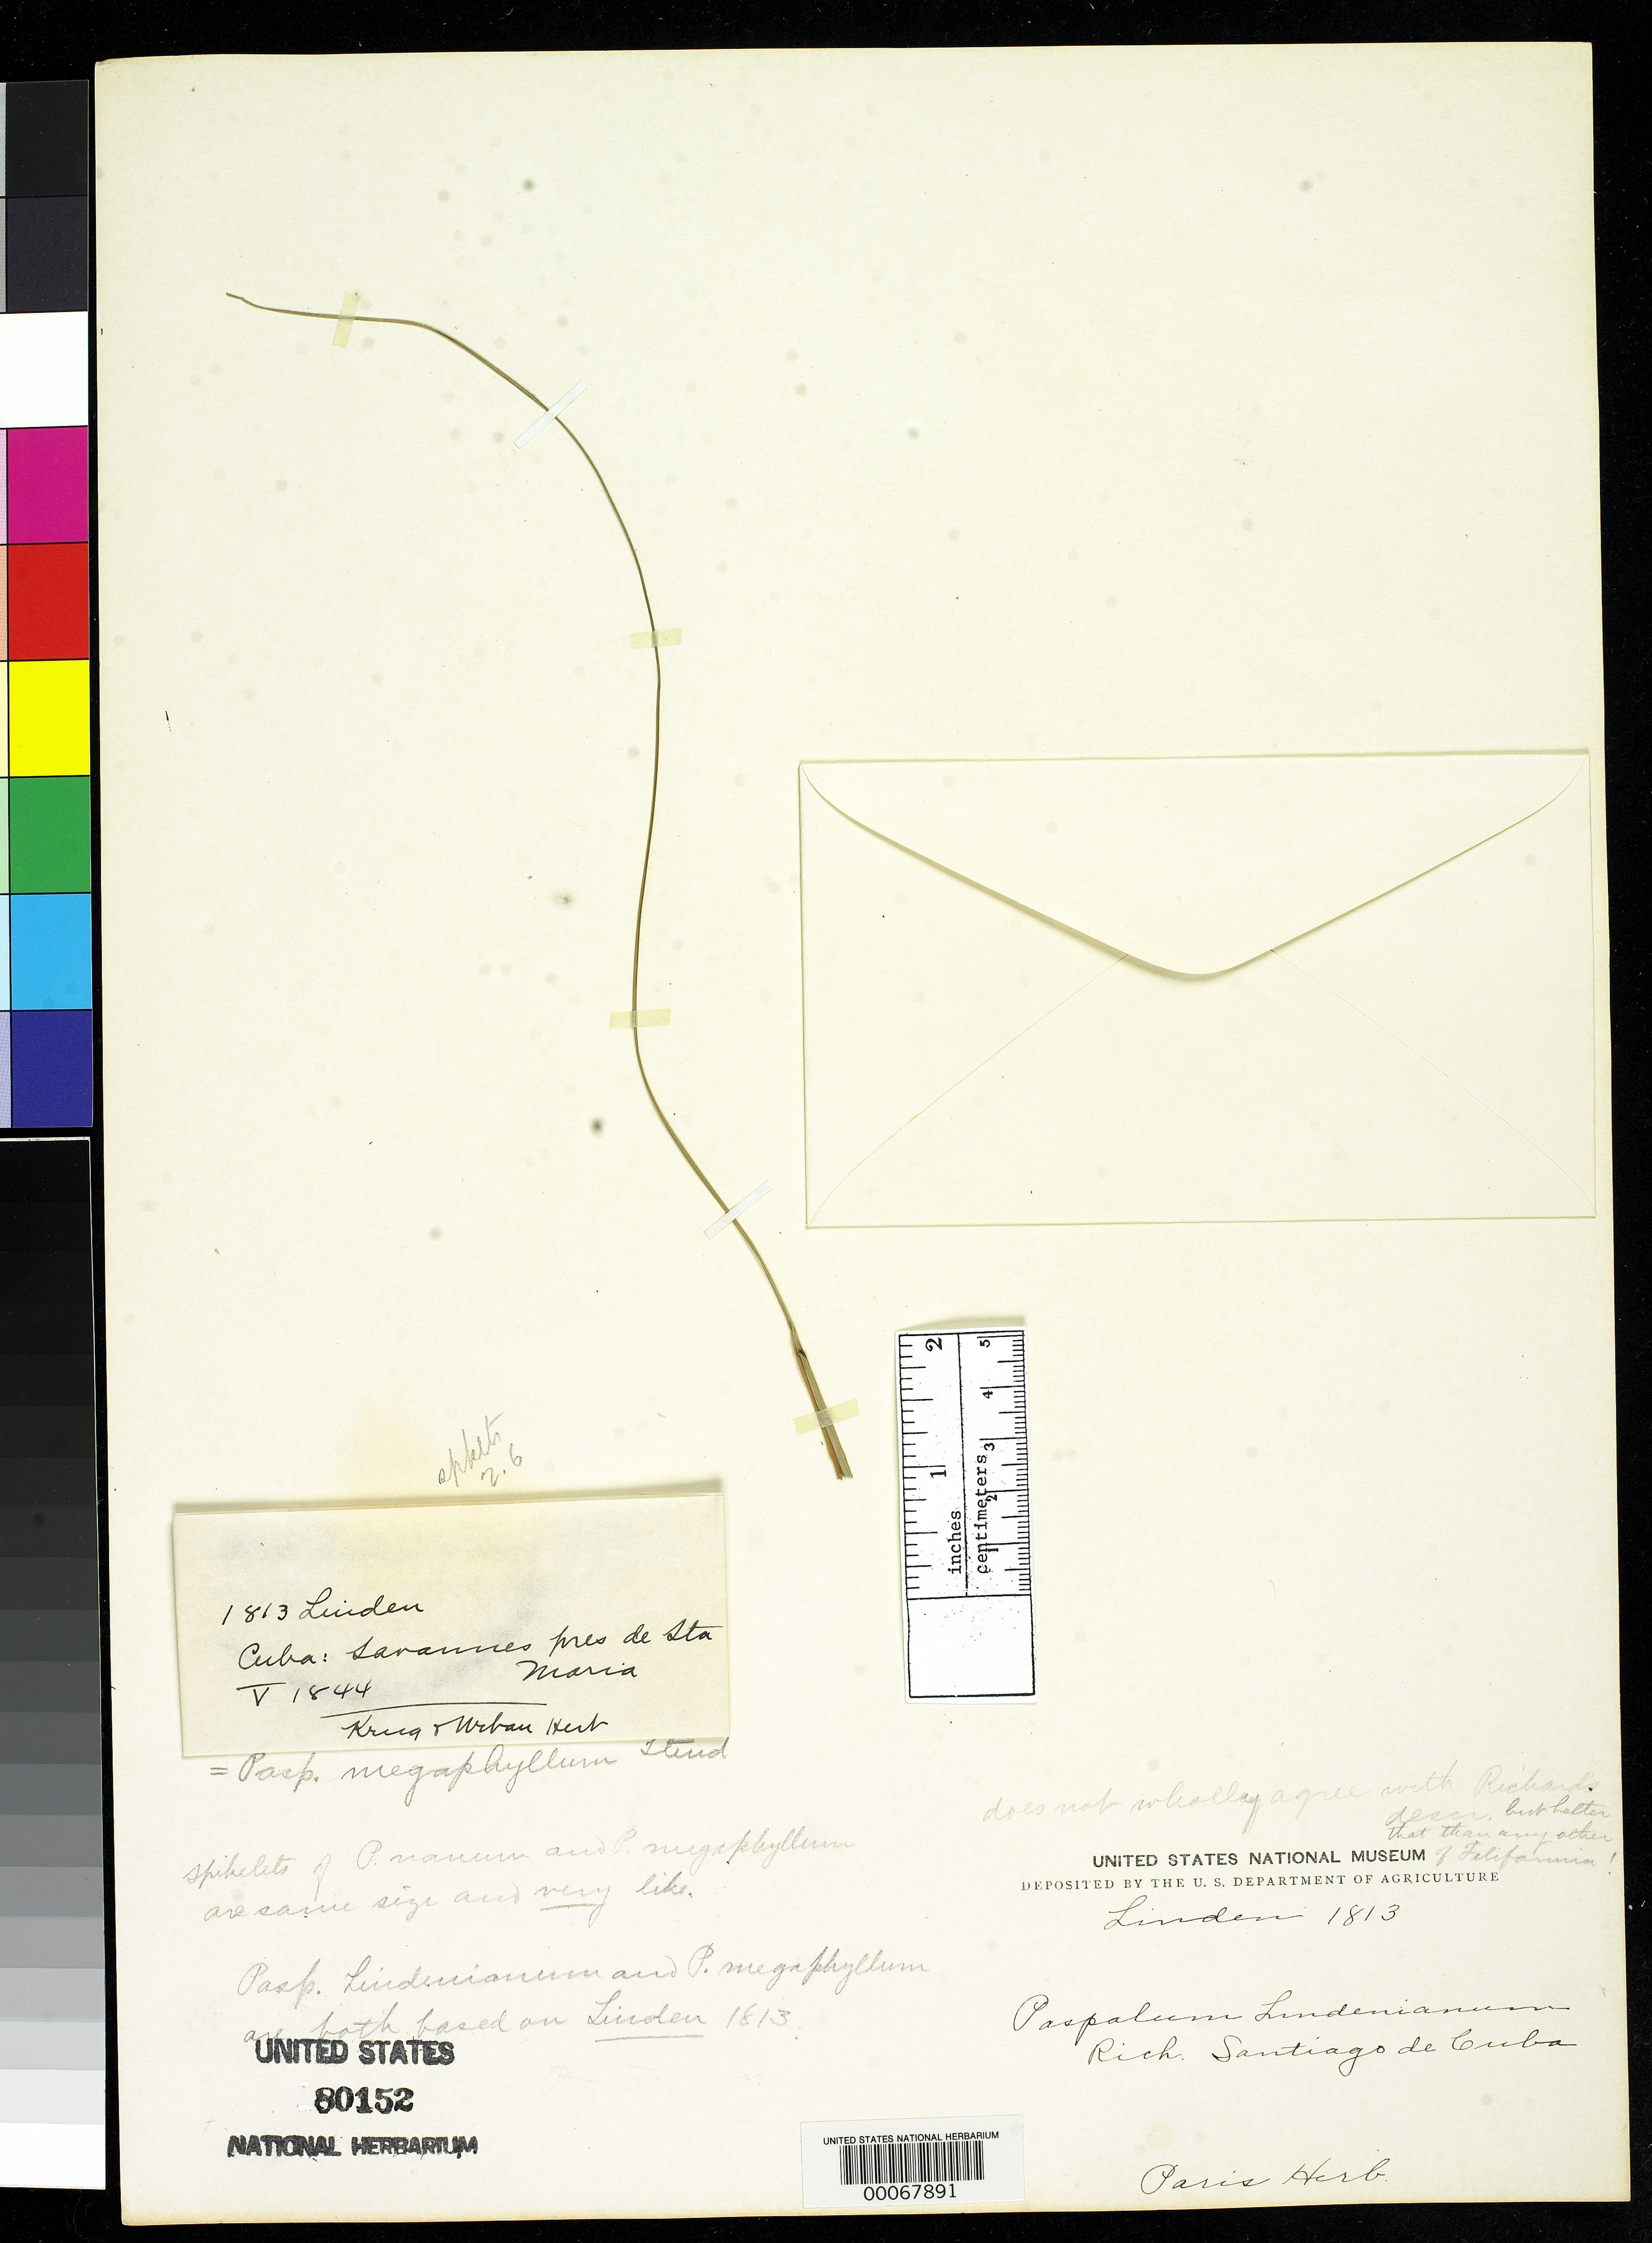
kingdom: Plantae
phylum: Tracheophyta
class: Liliopsida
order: Poales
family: Poaceae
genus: Paspalum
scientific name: Paspalum lindenianum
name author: A. Rich.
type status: Isotype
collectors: J. Linden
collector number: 1813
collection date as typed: May 1844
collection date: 1844-05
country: Cuba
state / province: Oriente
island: Greater Antilles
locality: Santa Maria, mountains near Saltadera.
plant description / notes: Fragmentary material of type specimens ex herb. Paris, ex Krug & Urb. [3 elements on sheet]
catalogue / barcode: US 80152